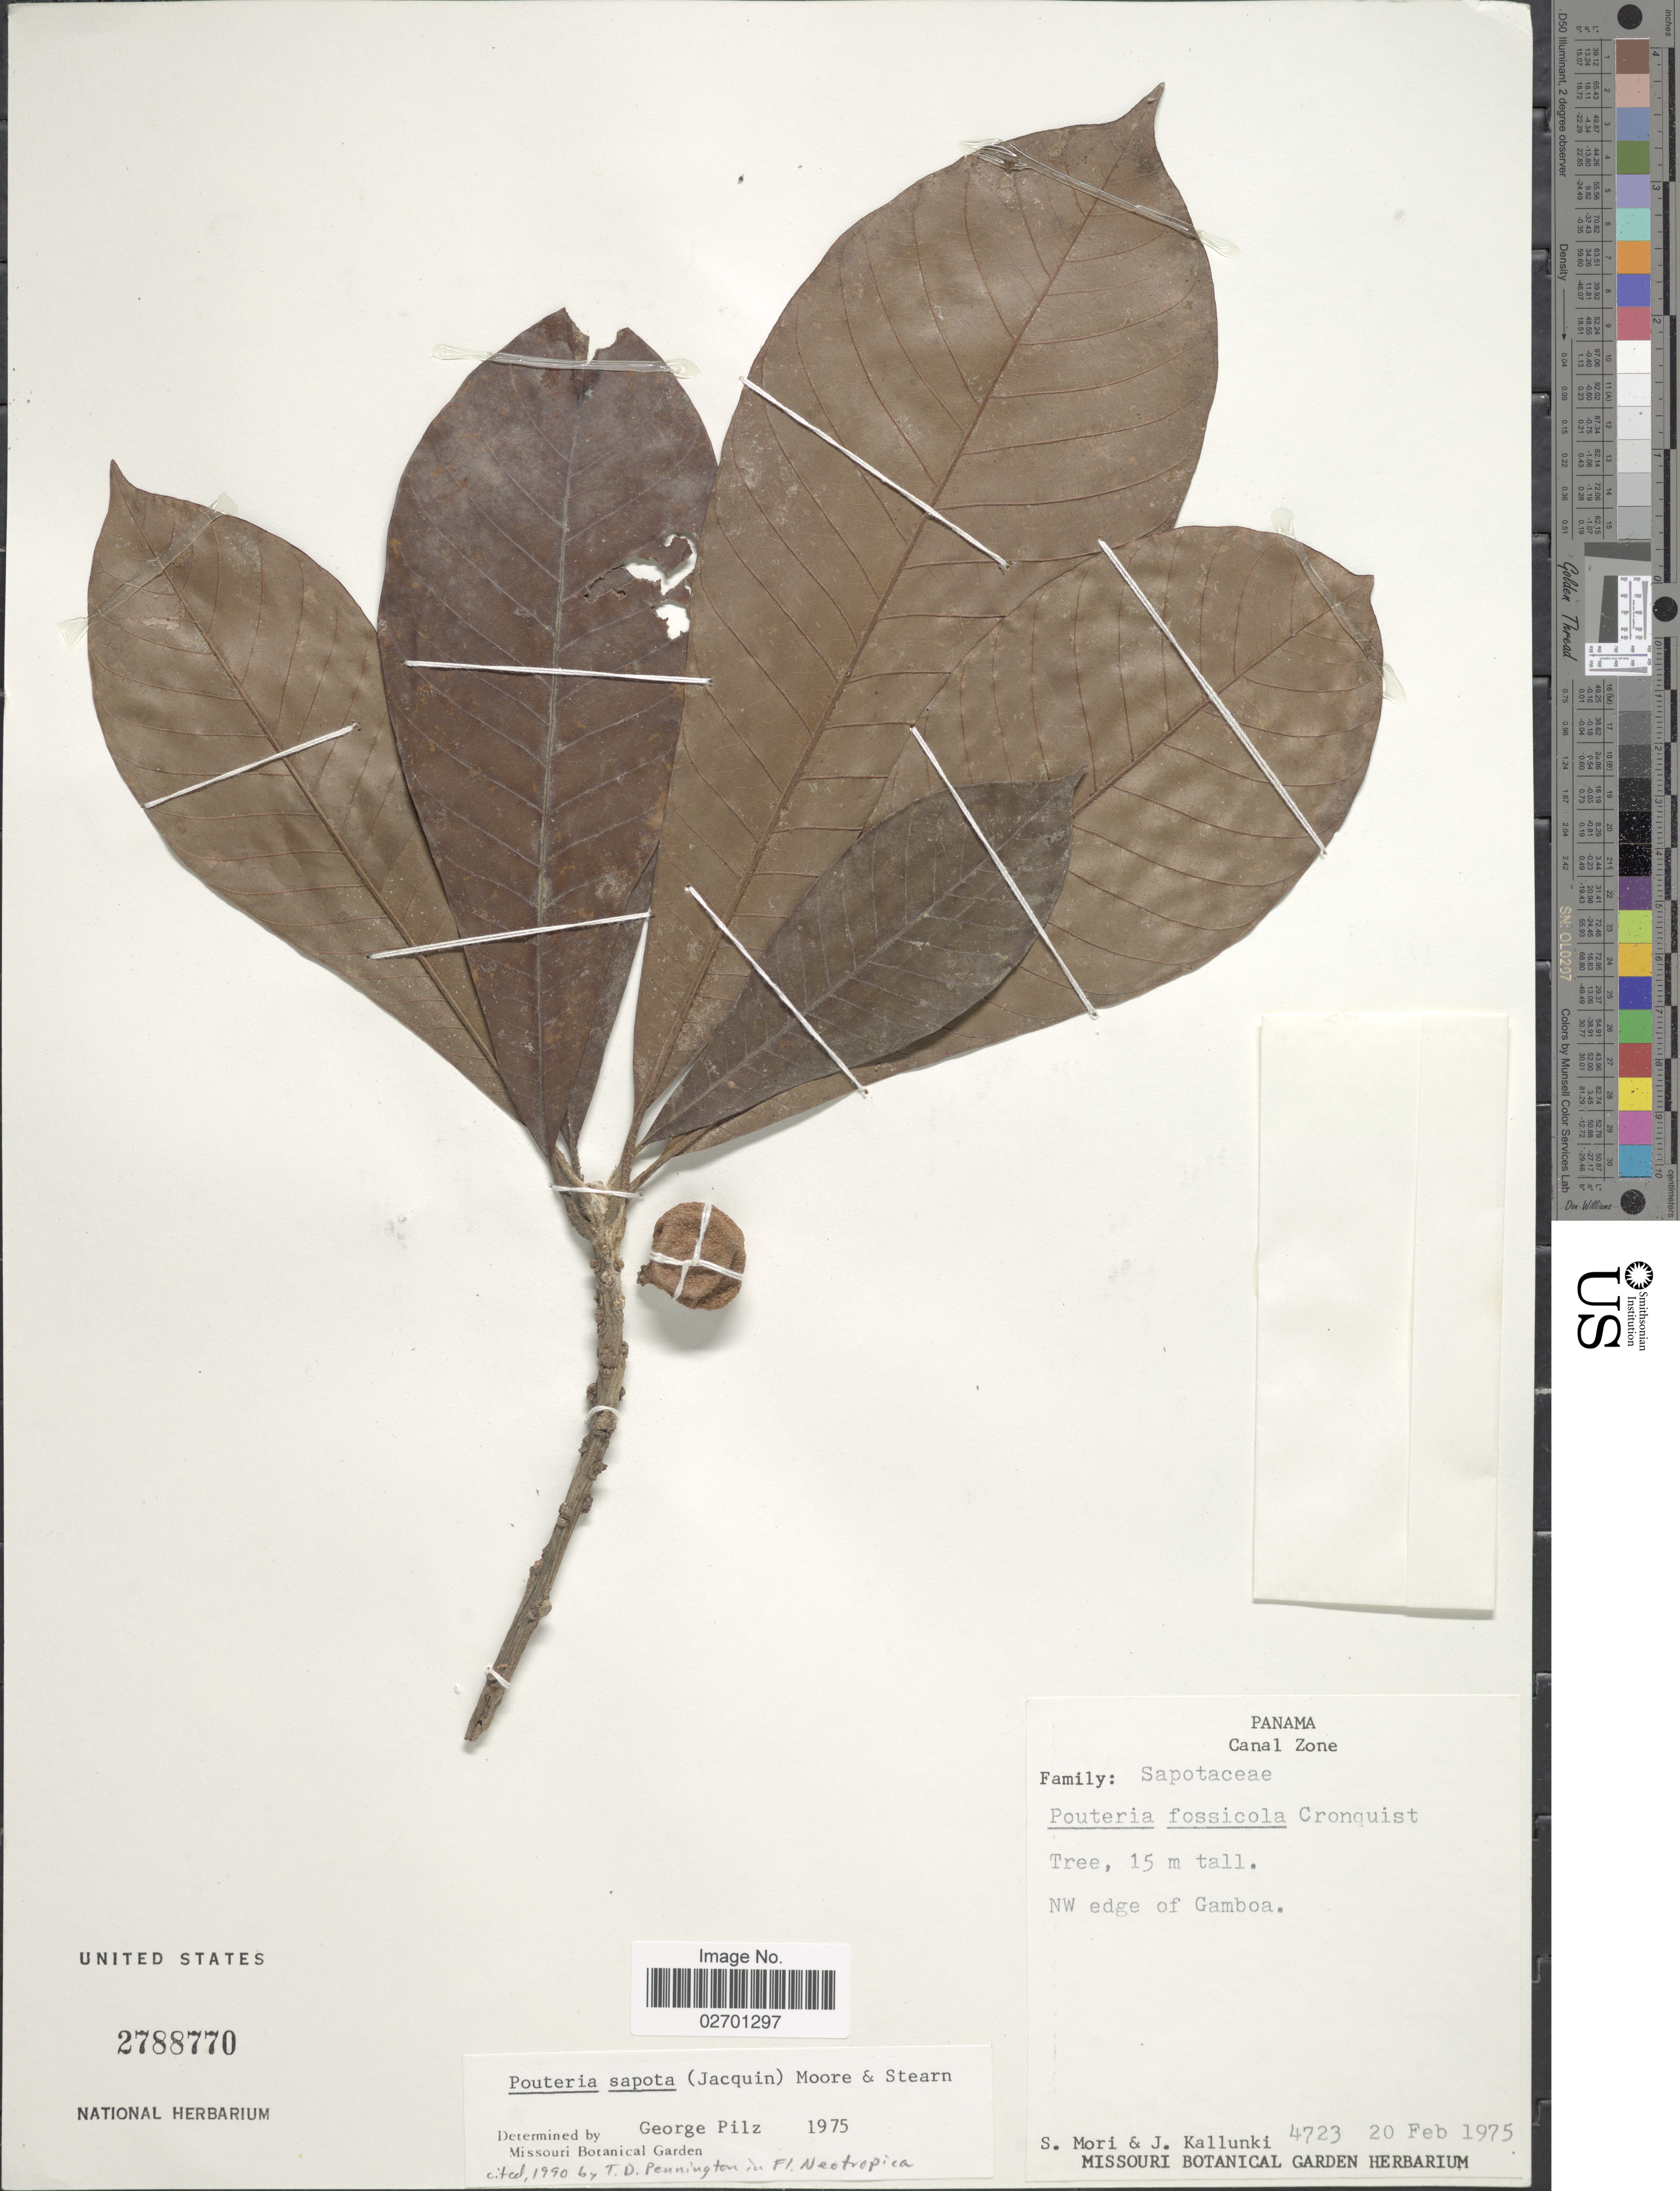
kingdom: Plantae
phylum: Tracheophyta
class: Magnoliopsida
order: Ericales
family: Sapotaceae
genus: Pouteria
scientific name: Pouteria sapota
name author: (Jacq.) H.E. Moore & Stearn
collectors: S. Mori & J. Kallunki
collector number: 4723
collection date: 1975-02-20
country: Panama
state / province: Colón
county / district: Canal Zone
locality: Canal Zone, NW edge of Gamboa.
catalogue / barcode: US 2788770